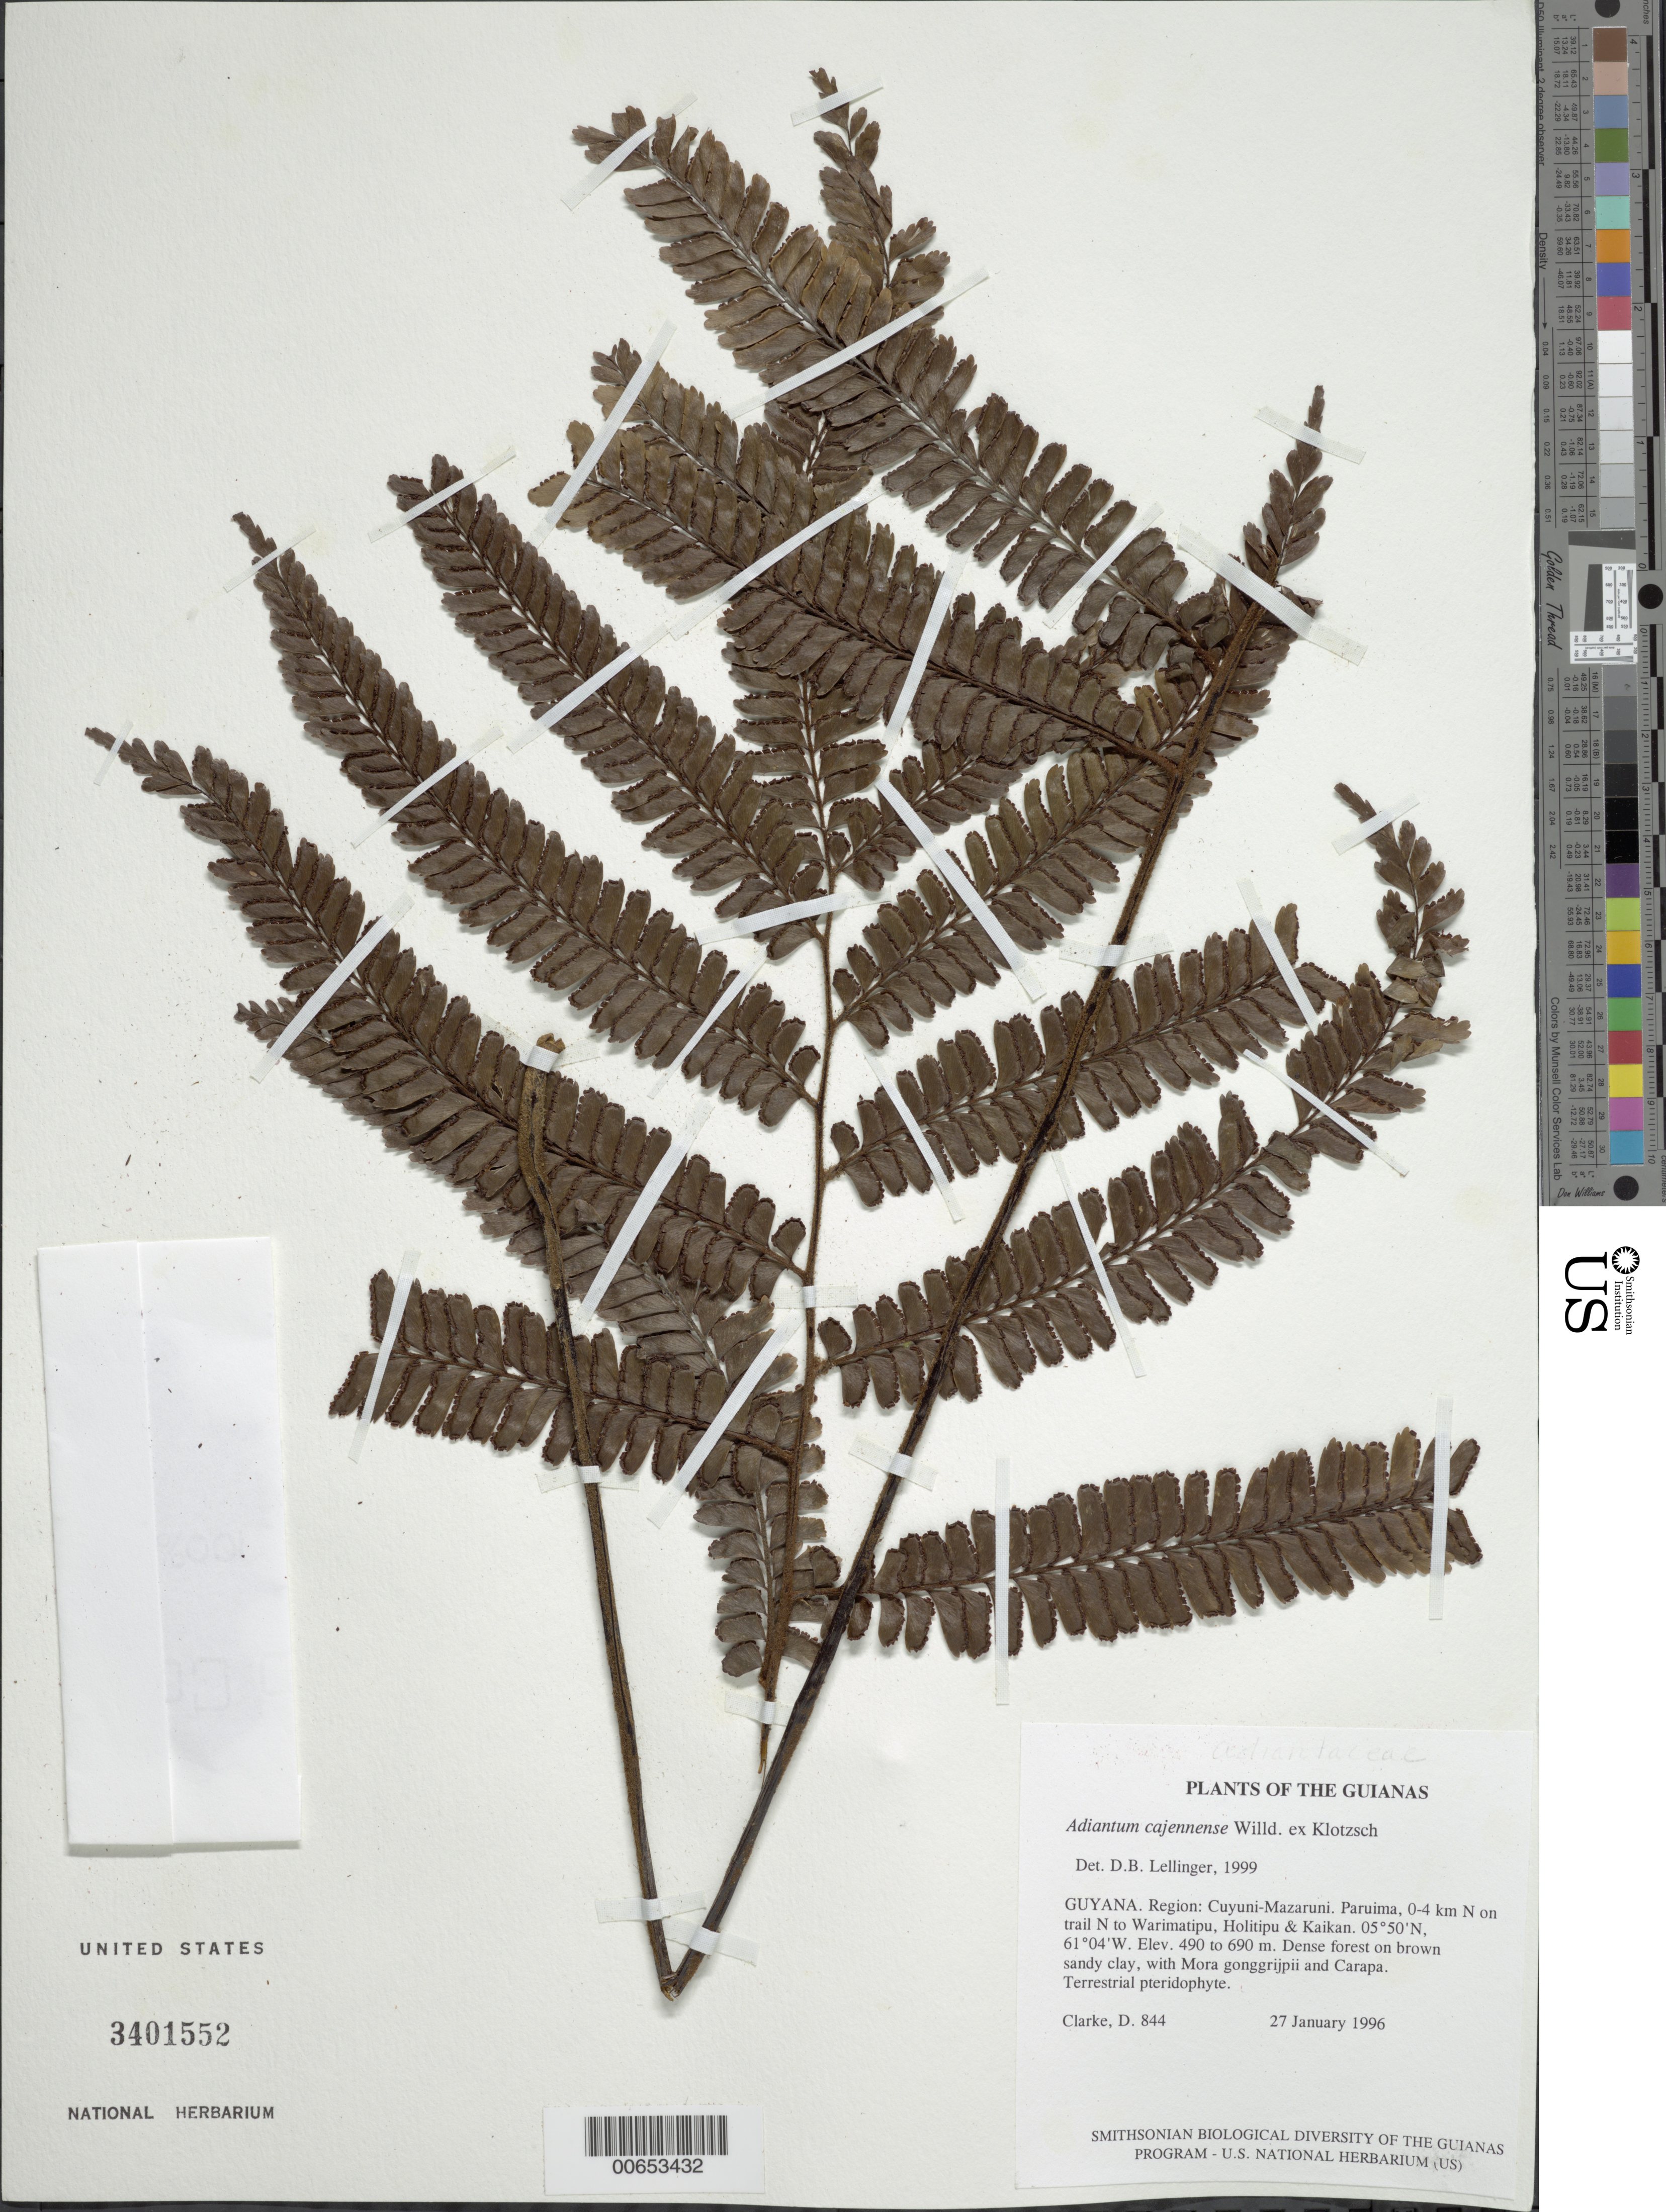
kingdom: Plantae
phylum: Tracheophyta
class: Polypodiopsida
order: Polypodiales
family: Pteridaceae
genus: Adiantum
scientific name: Adiantum cajennense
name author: Willd. ex Klotzsch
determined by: Lellinger, David B., (BOT), Smithsonian Institution - National Museum of Natural History (UNITED STATES)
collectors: H. D. Clarke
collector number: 844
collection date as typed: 27 January 1996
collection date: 1996-01-27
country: Guyana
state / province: Cuyuni-Mazaruni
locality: Paruima, 0-4 km N on trail N to Warimatipu, Holitipu & Kaikan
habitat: Dense forest on brown sandy clay, with Mora gonggrijpii and Carapa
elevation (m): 490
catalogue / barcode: US 3401552